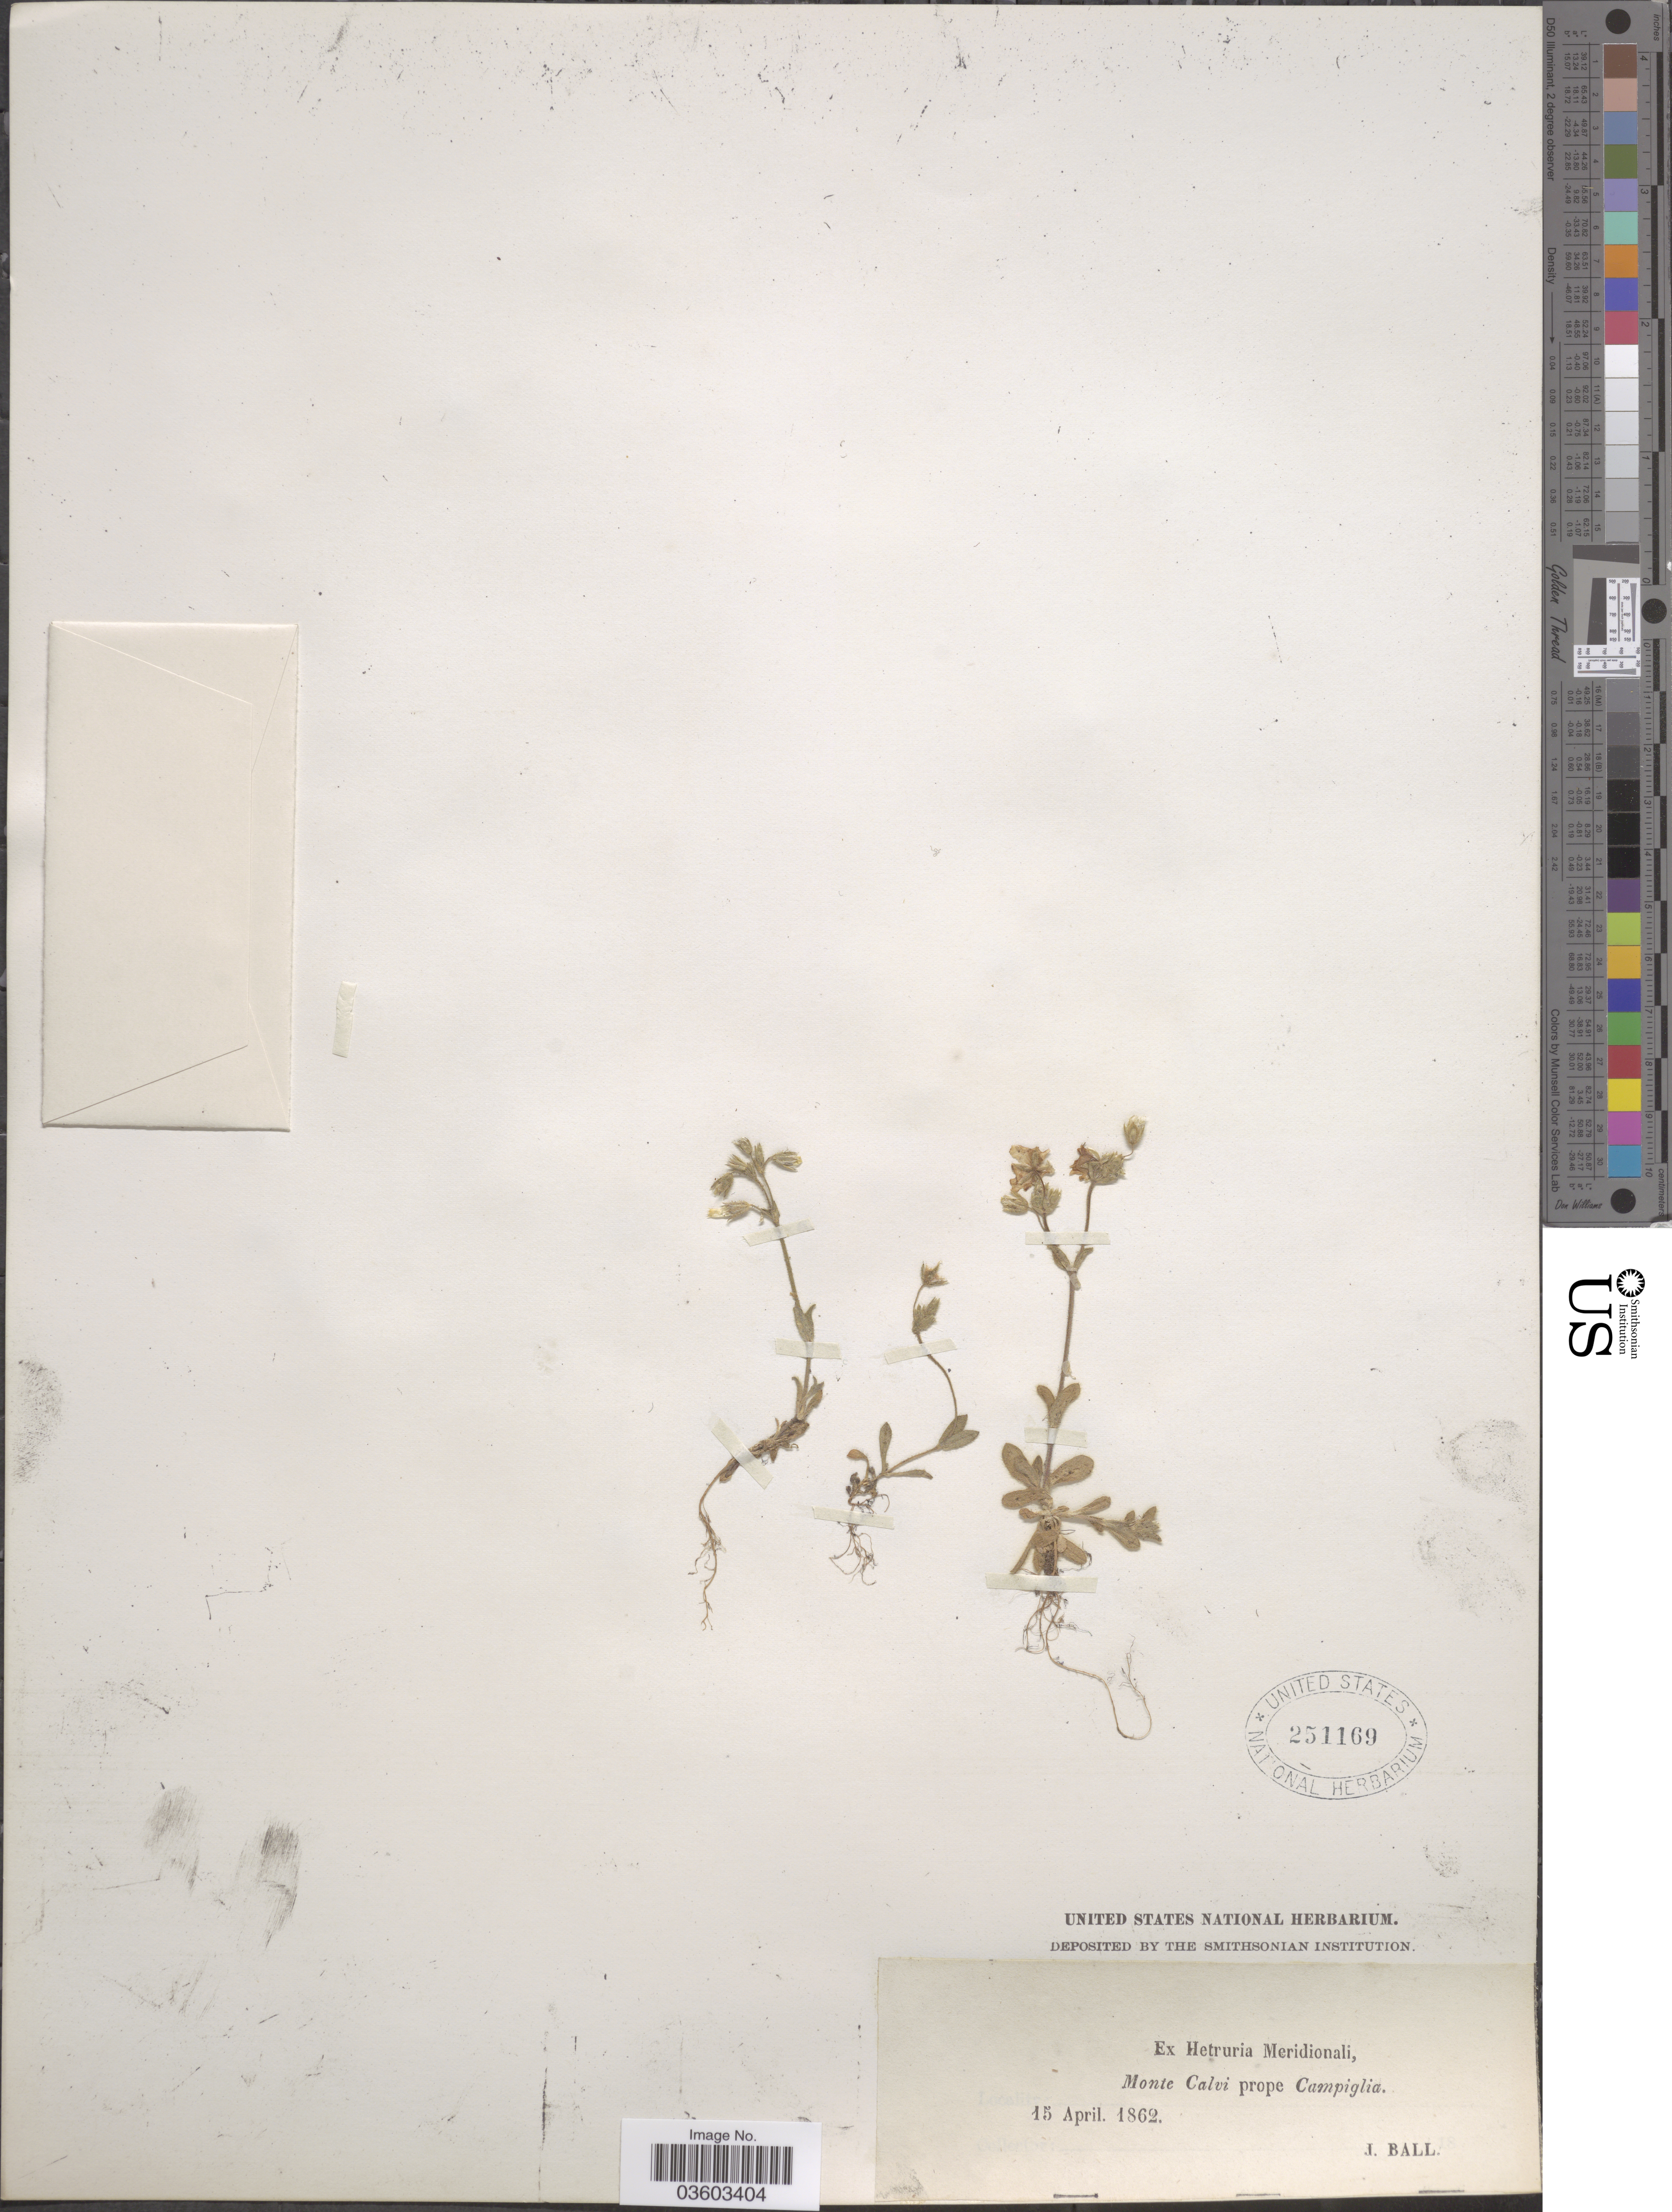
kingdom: Plantae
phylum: Tracheophyta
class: Magnoliopsida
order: Caryophyllales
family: Caryophyllaceae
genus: Cerastium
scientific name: Cerastium sp.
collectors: J. Ball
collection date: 1862-04-15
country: Italy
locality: Ex Hetruria Meridionali, Monte Calvi prope Campiglia.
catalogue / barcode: US 251169